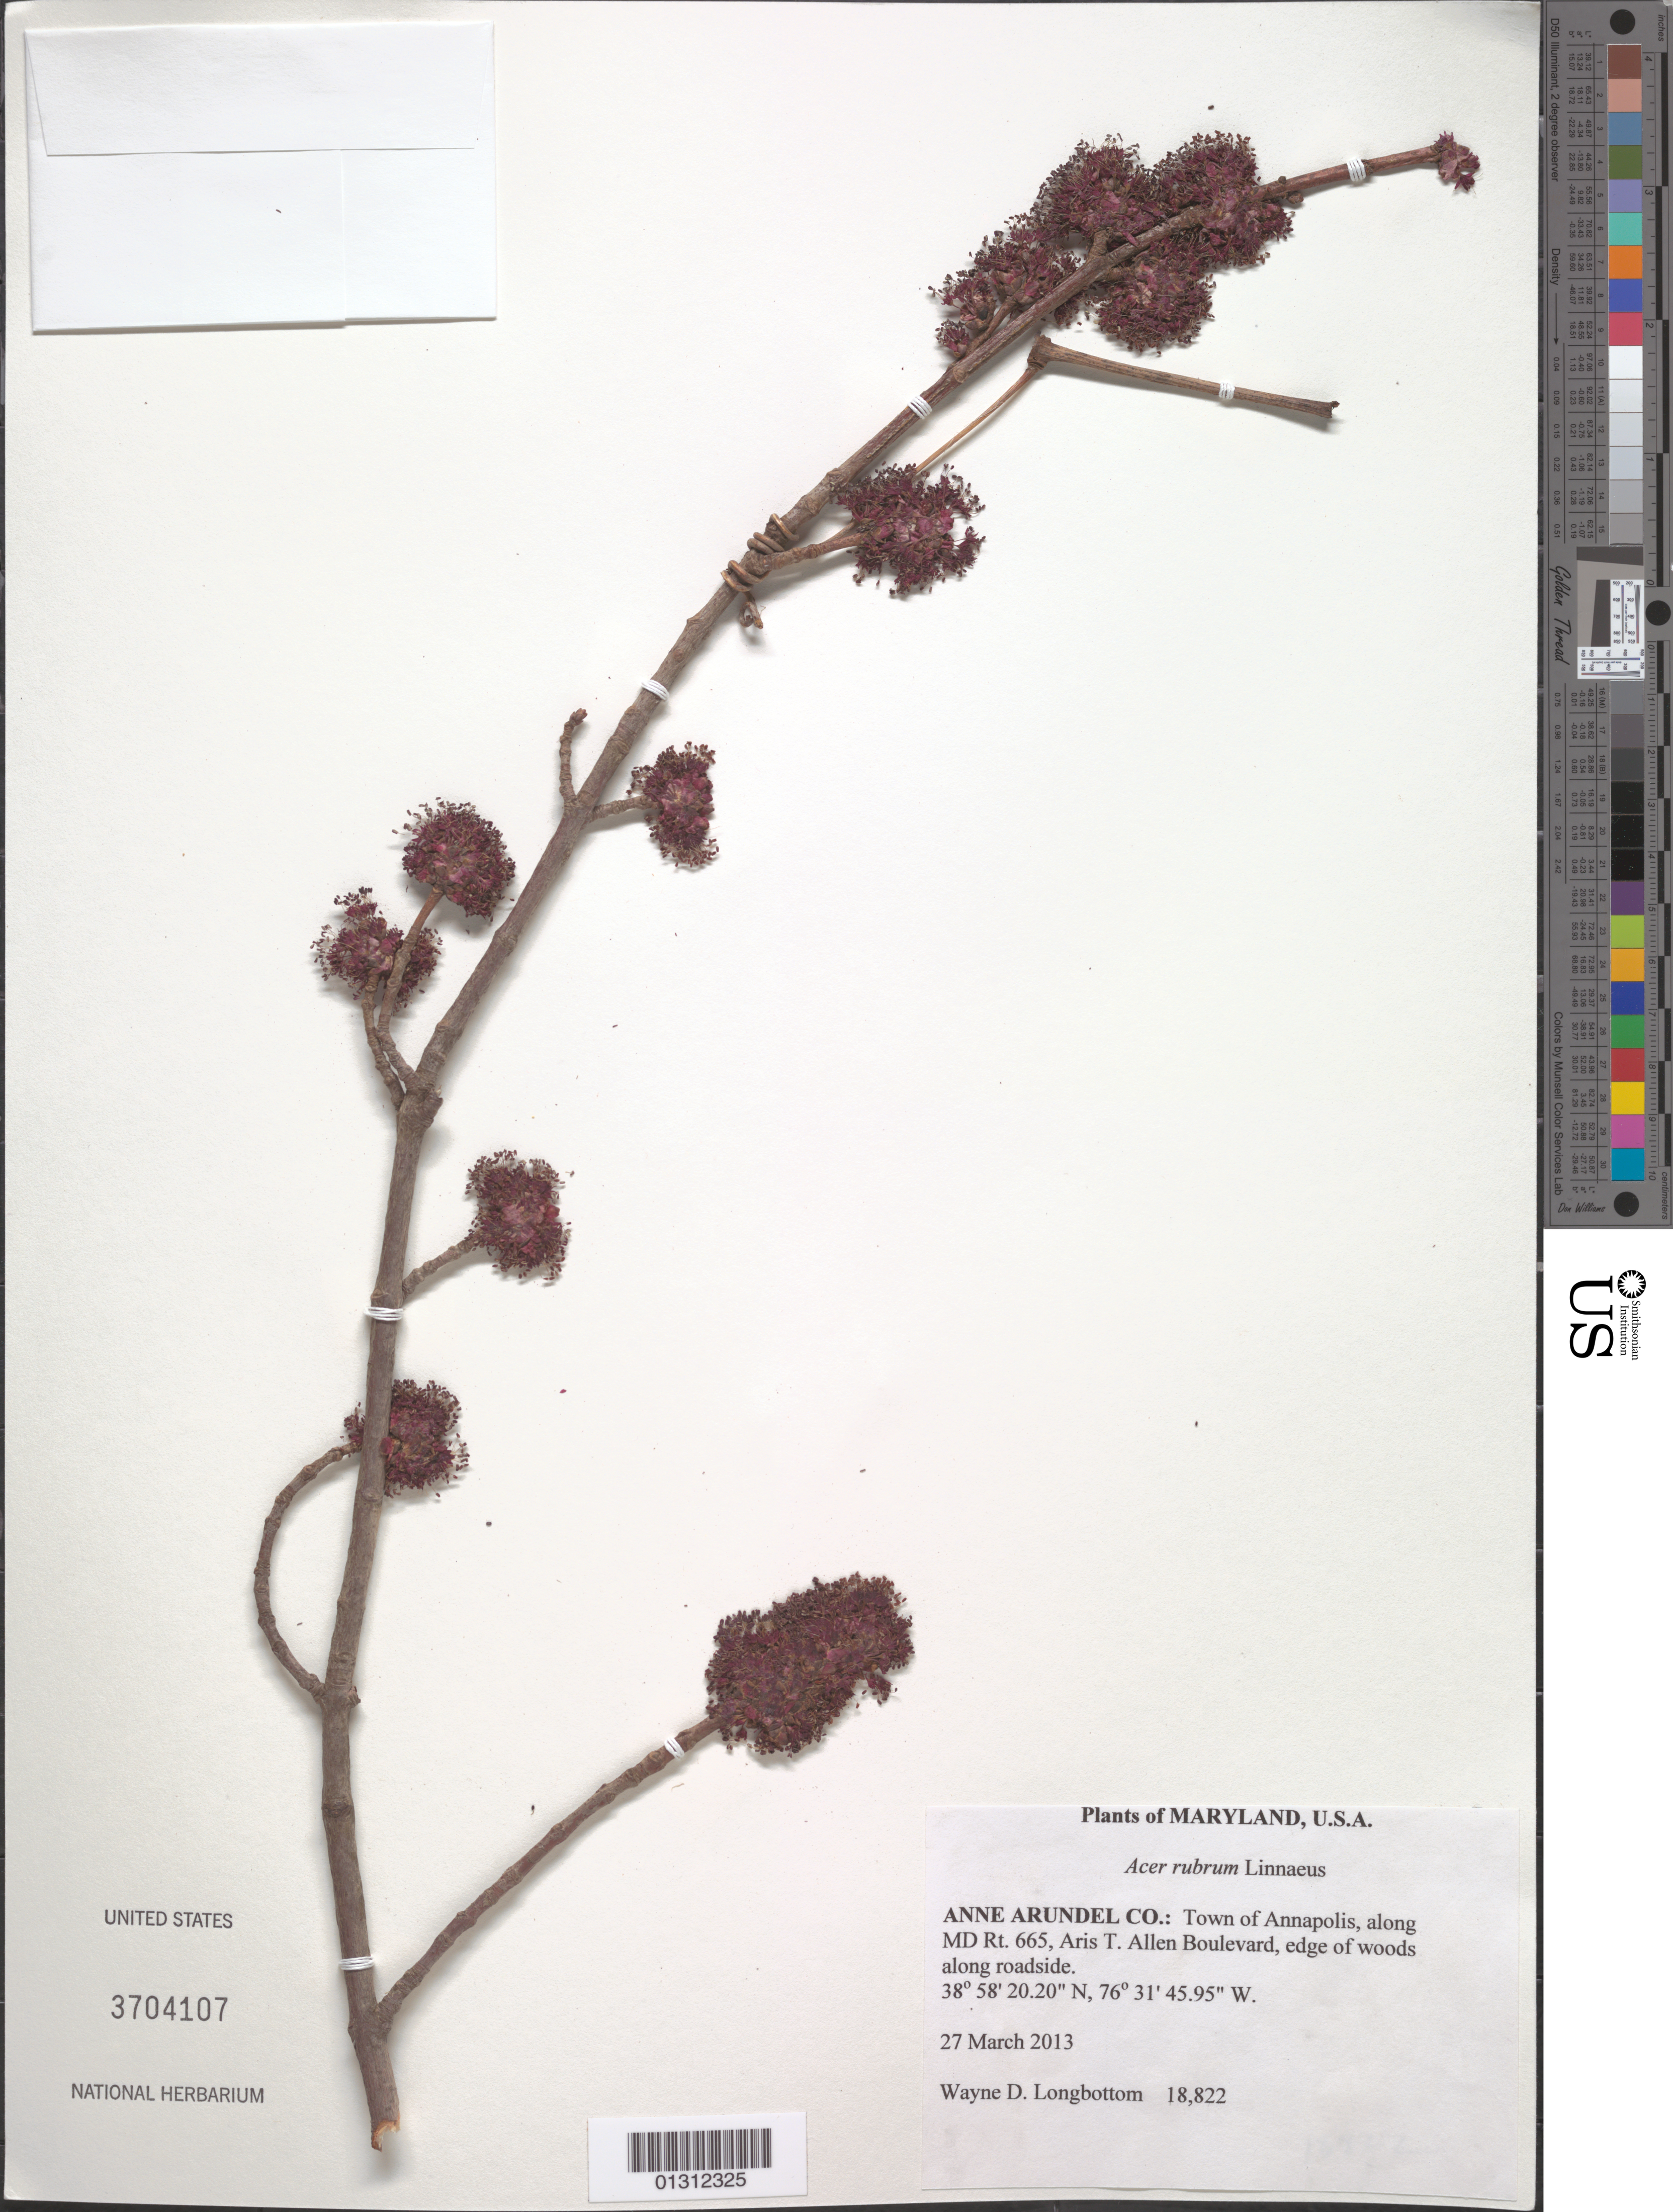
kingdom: Plantae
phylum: Tracheophyta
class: Magnoliopsida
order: Sapindales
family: Sapindaceae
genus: Acer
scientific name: Acer rubrum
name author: L.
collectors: W. D. Longbottom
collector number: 18822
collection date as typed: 27 March 2013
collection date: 2013-03-27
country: United States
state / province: Maryland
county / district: Anne Arundel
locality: Town of Annapolis, along MD Rt. 665, Aris T. Allen Boulevard, edge of woods along roadside.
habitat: Edge of woods along roadside,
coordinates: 38 58 20.20 N, 76 31 45.95 W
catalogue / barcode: US 3704107